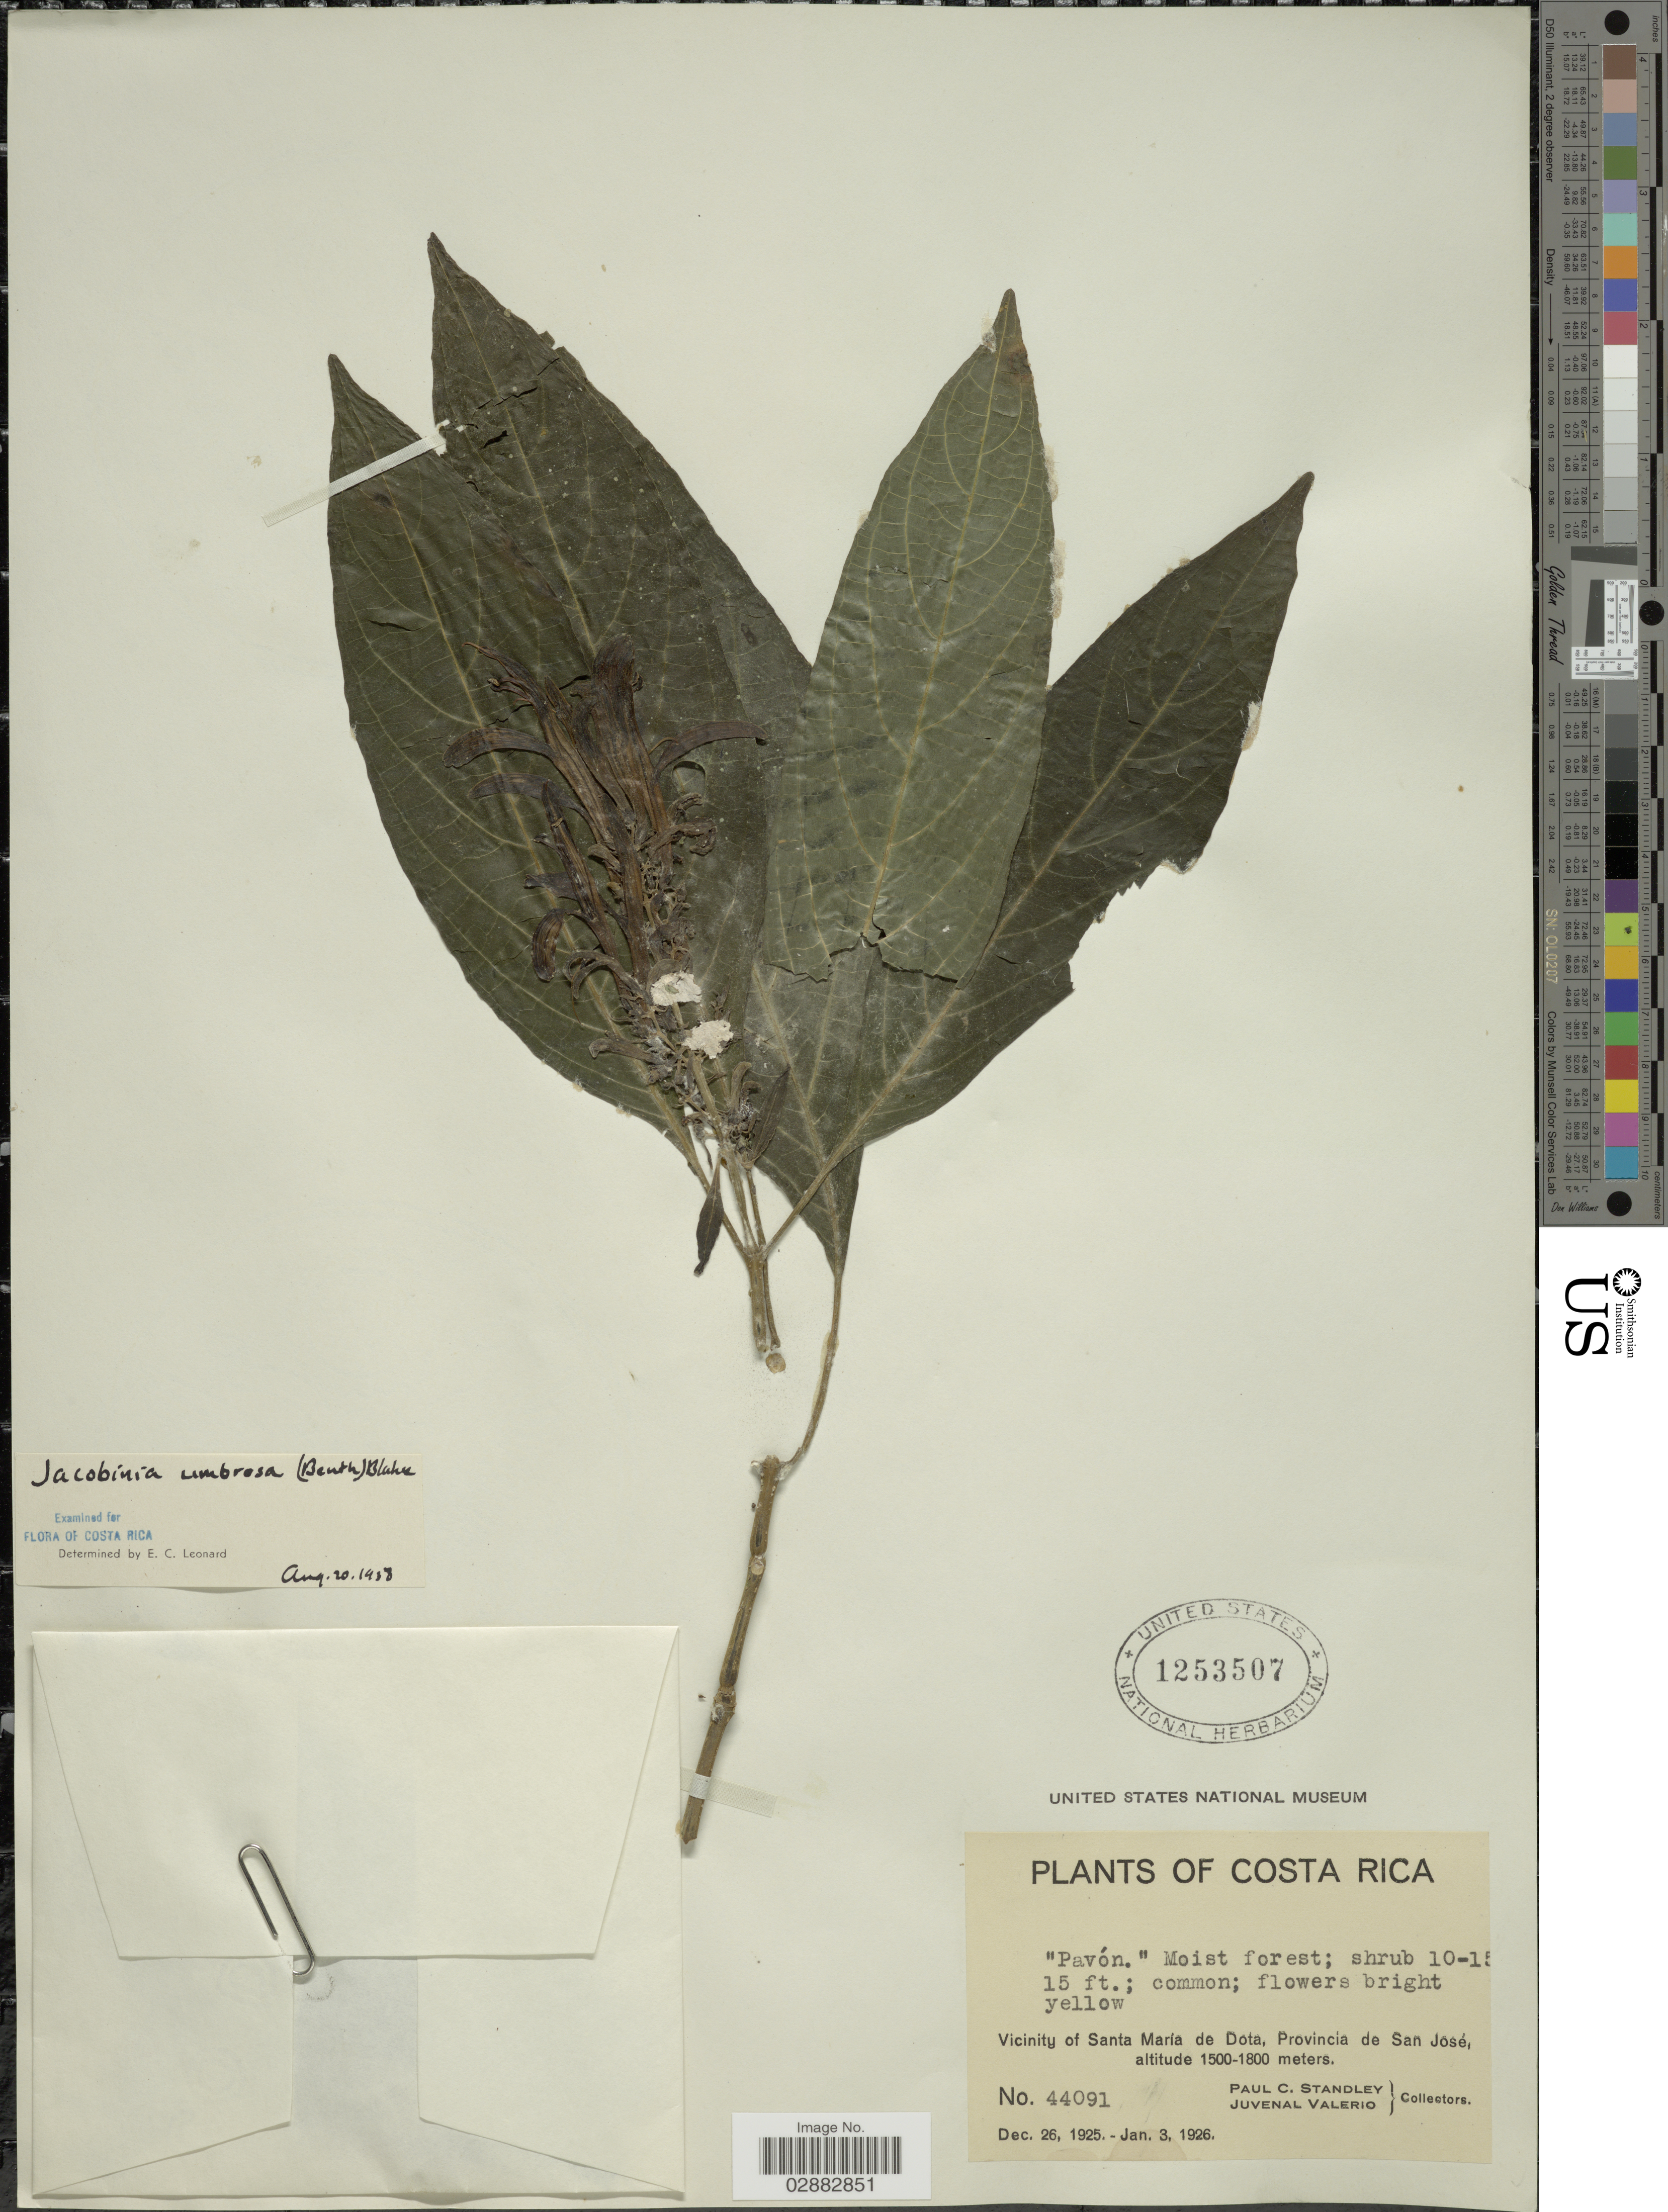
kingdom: Plantae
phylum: Tracheophyta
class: Magnoliopsida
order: Lamiales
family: Acanthaceae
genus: Jacobinia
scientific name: Jacobinia umbrosa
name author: (Benth.) S.F. Blake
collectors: P. C. Standley & J. Valerio R.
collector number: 44091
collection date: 1925-12-26/1926-01-03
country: Costa Rica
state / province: San José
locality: Vicinity of Santa Maria de Dota, Provincia de San José.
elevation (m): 1500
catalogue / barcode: US 1253507